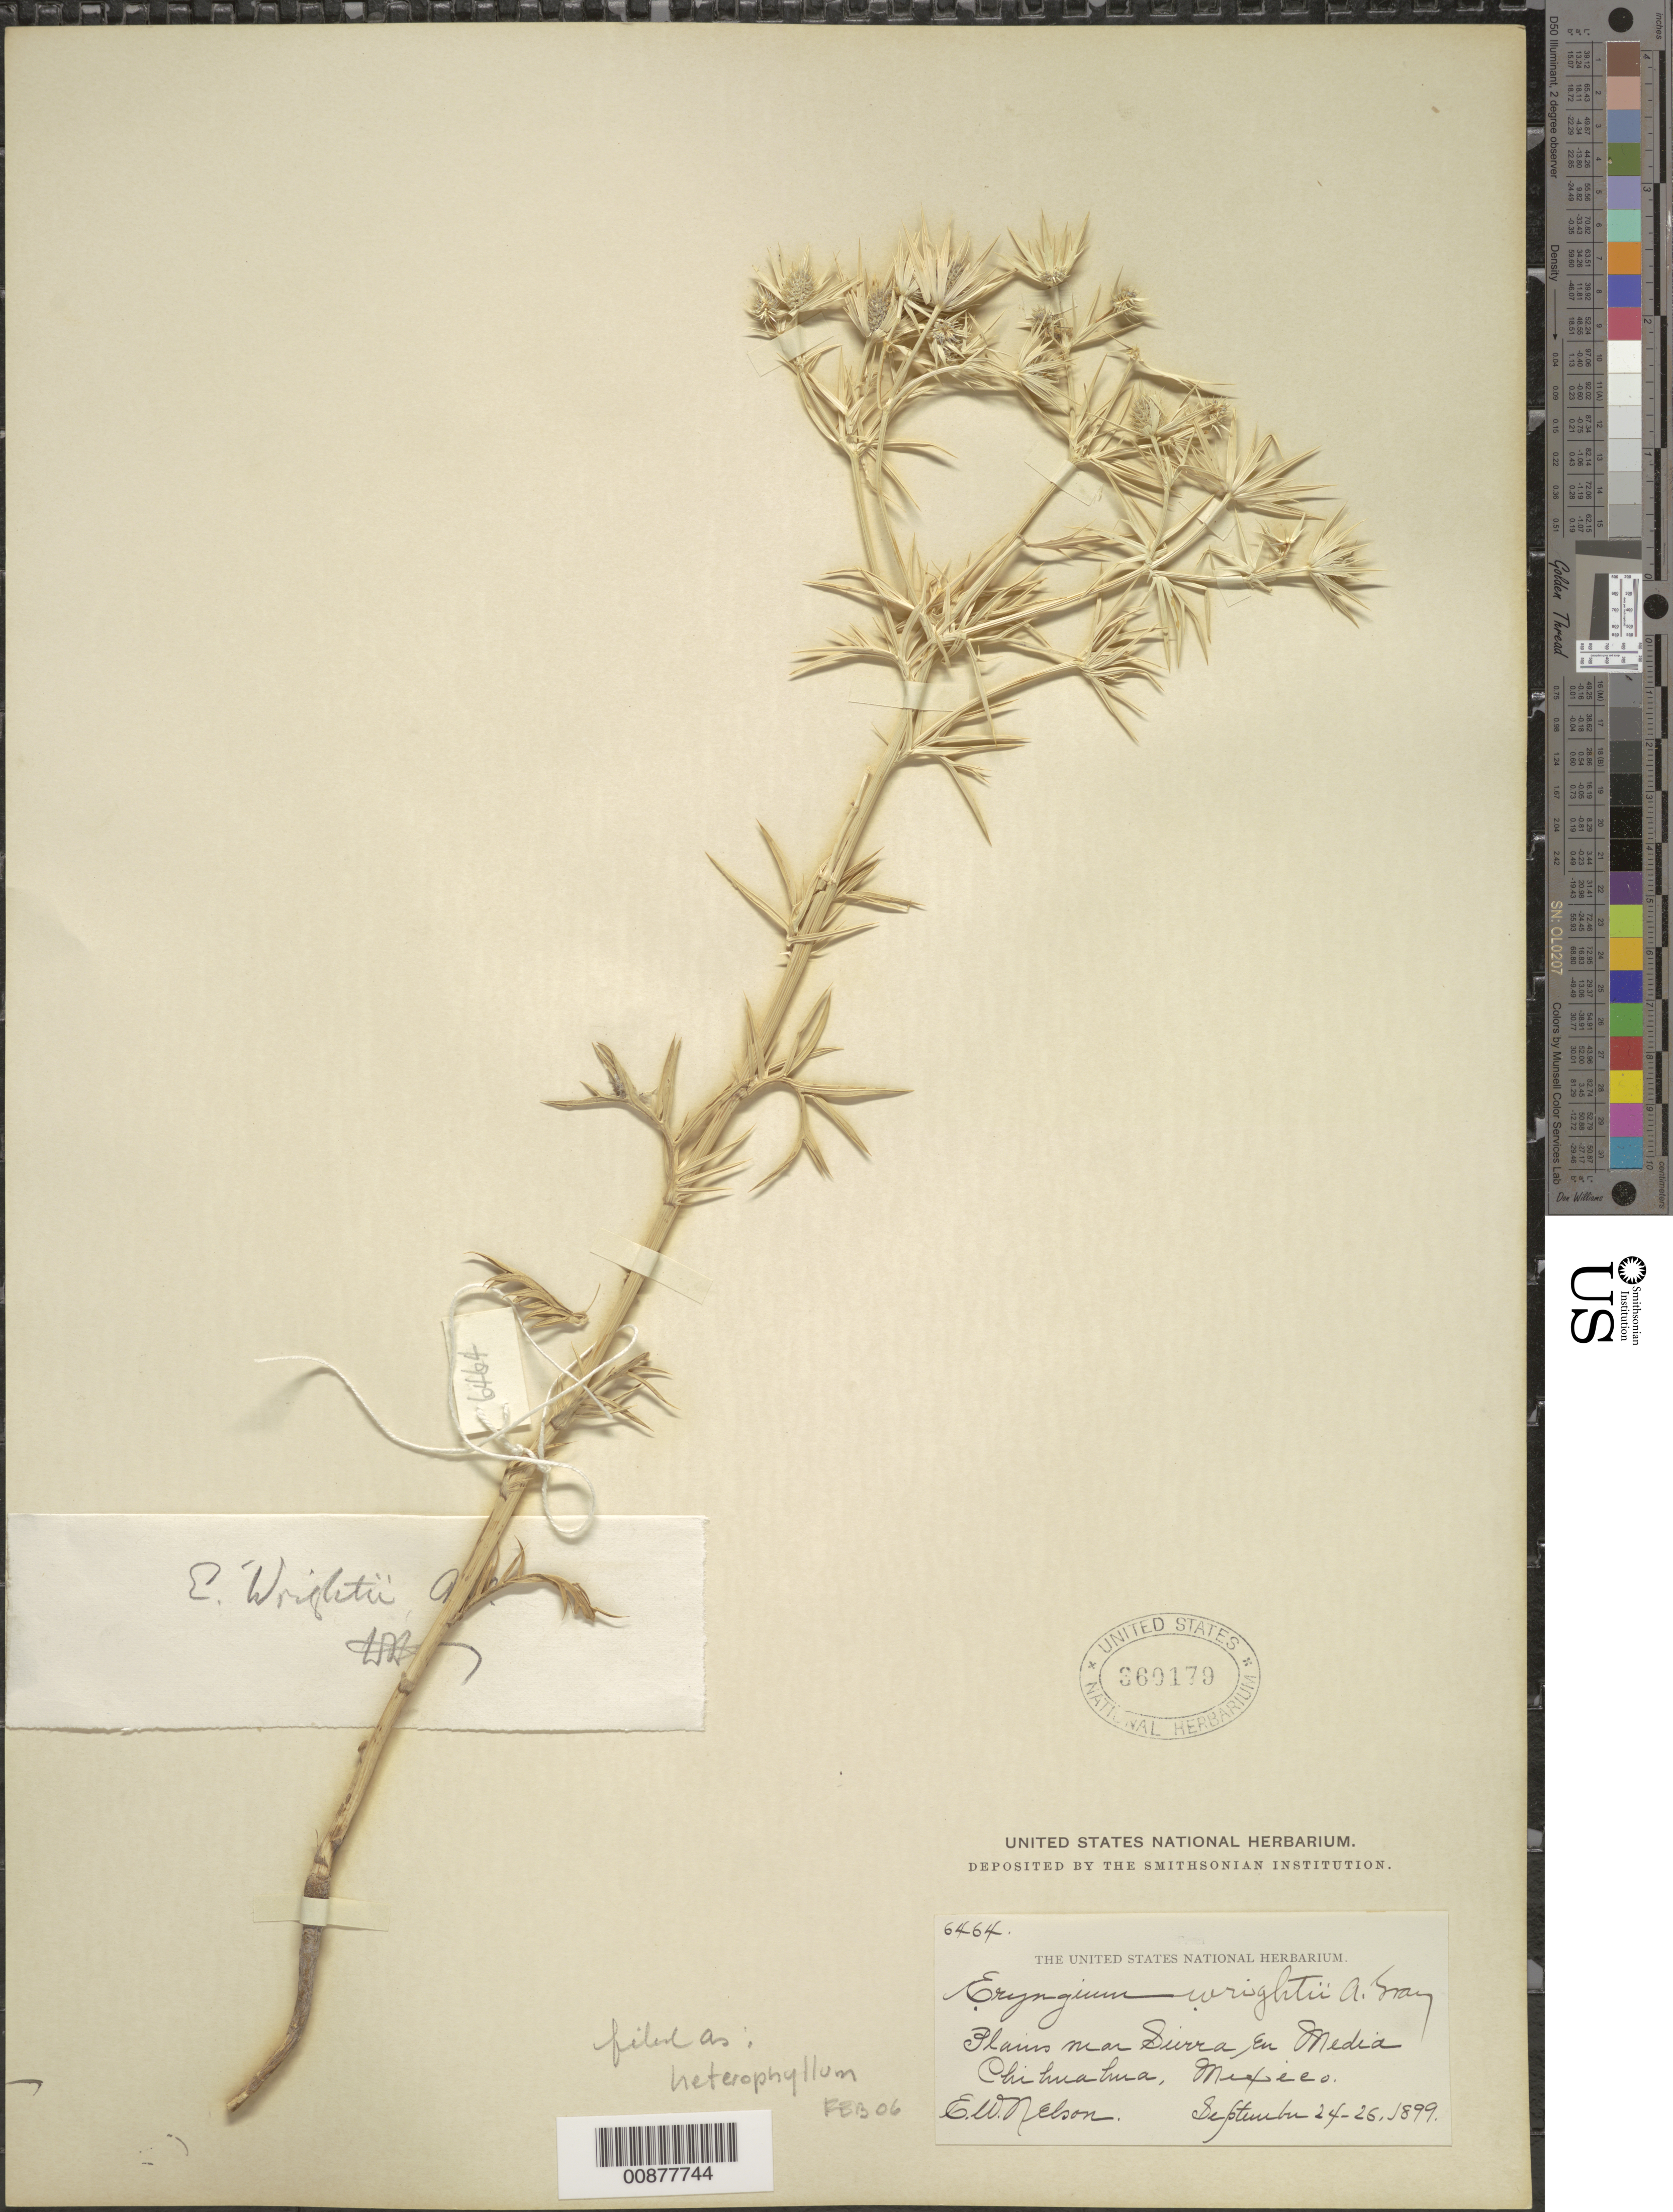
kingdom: Plantae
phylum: Tracheophyta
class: Magnoliopsida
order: Apiales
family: Apiaceae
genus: Eryngium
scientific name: Eryngium heterophyllum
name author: Engelm.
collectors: E. W. Nelson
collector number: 6464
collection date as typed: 24 Sep 1899 to 26 Sep 1899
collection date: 1899-09-24/1899-09-26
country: Mexico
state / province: Chihuahua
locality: Plains near Sierra en Media, Chihuahua.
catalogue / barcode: US 360179